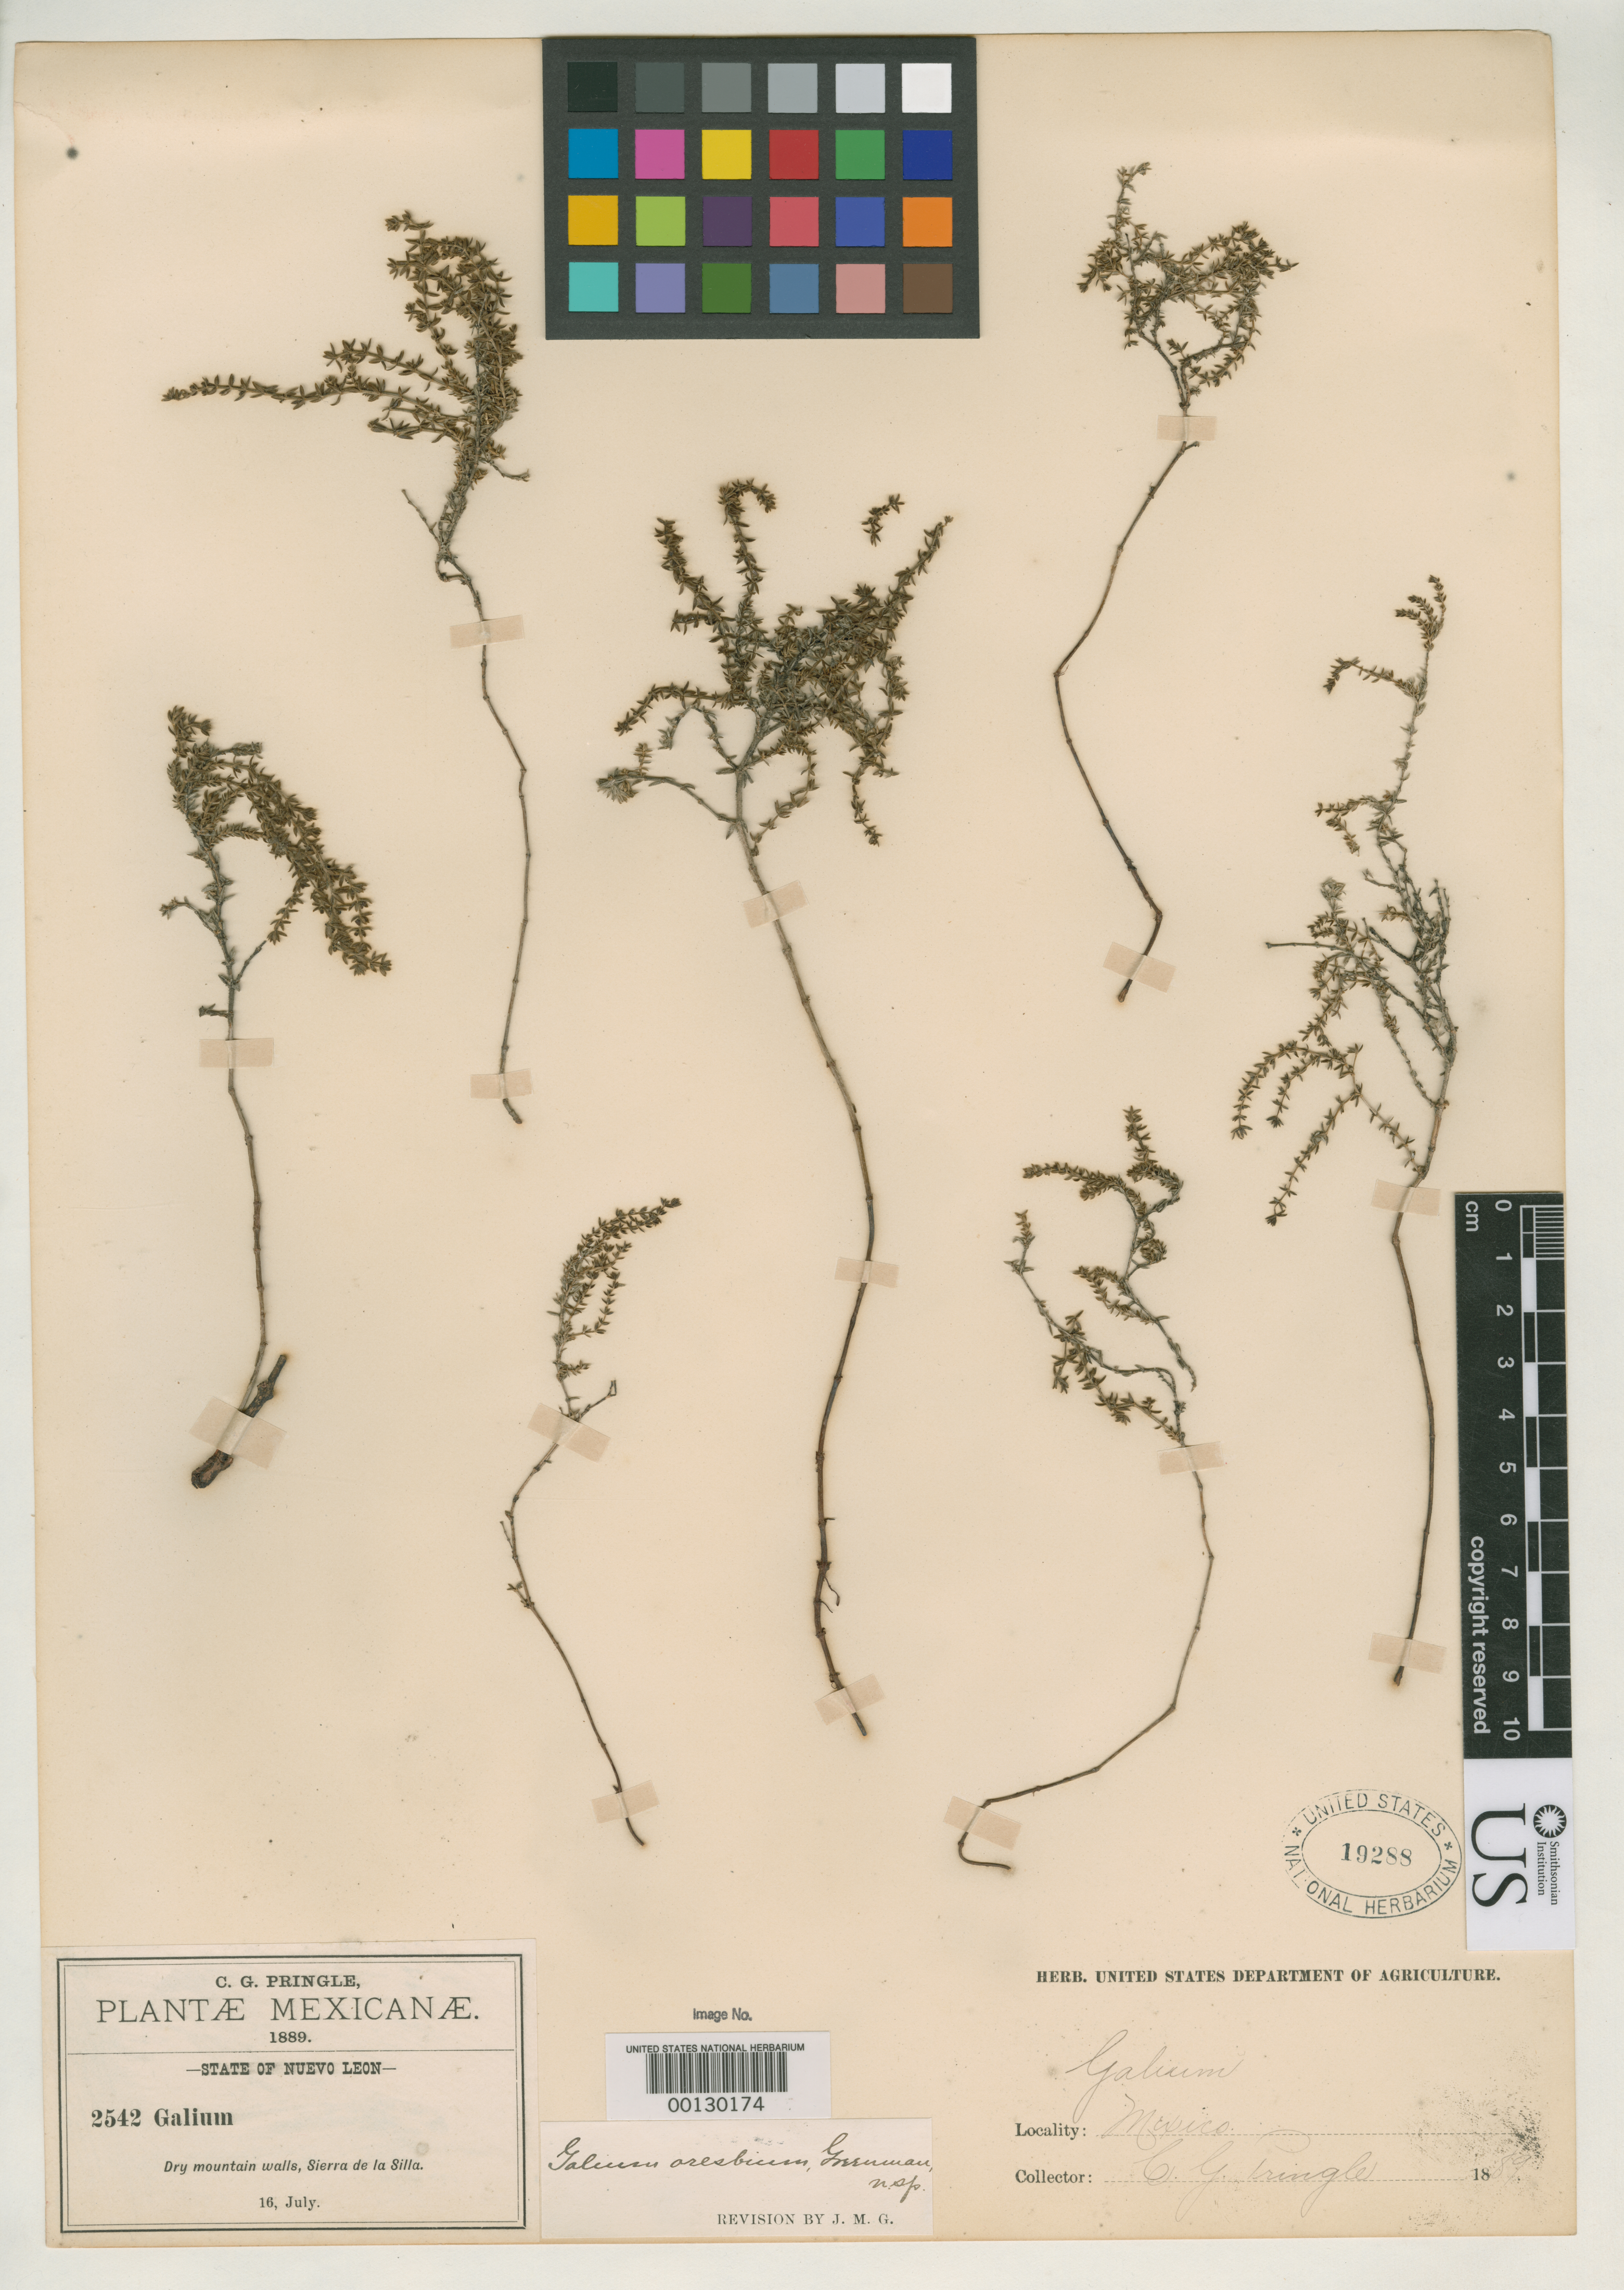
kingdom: Plantae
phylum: Tracheophyta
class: Magnoliopsida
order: Gentianales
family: Rubiaceae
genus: Galium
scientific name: Galium oresbium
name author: Greenm.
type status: Holotype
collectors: C. G. Pringle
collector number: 2542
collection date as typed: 16 Jul 1889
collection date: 1889-07-16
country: Mexico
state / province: Nuevo León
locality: Sierra de La Silla.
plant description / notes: Presumably the holotype as cited (at US) by L.T. Dempster, Univ. Calif. Publ. Bot. 73: 13 (1978) [protologue does not specify location of types & Greenman was at GH]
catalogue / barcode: US 19288